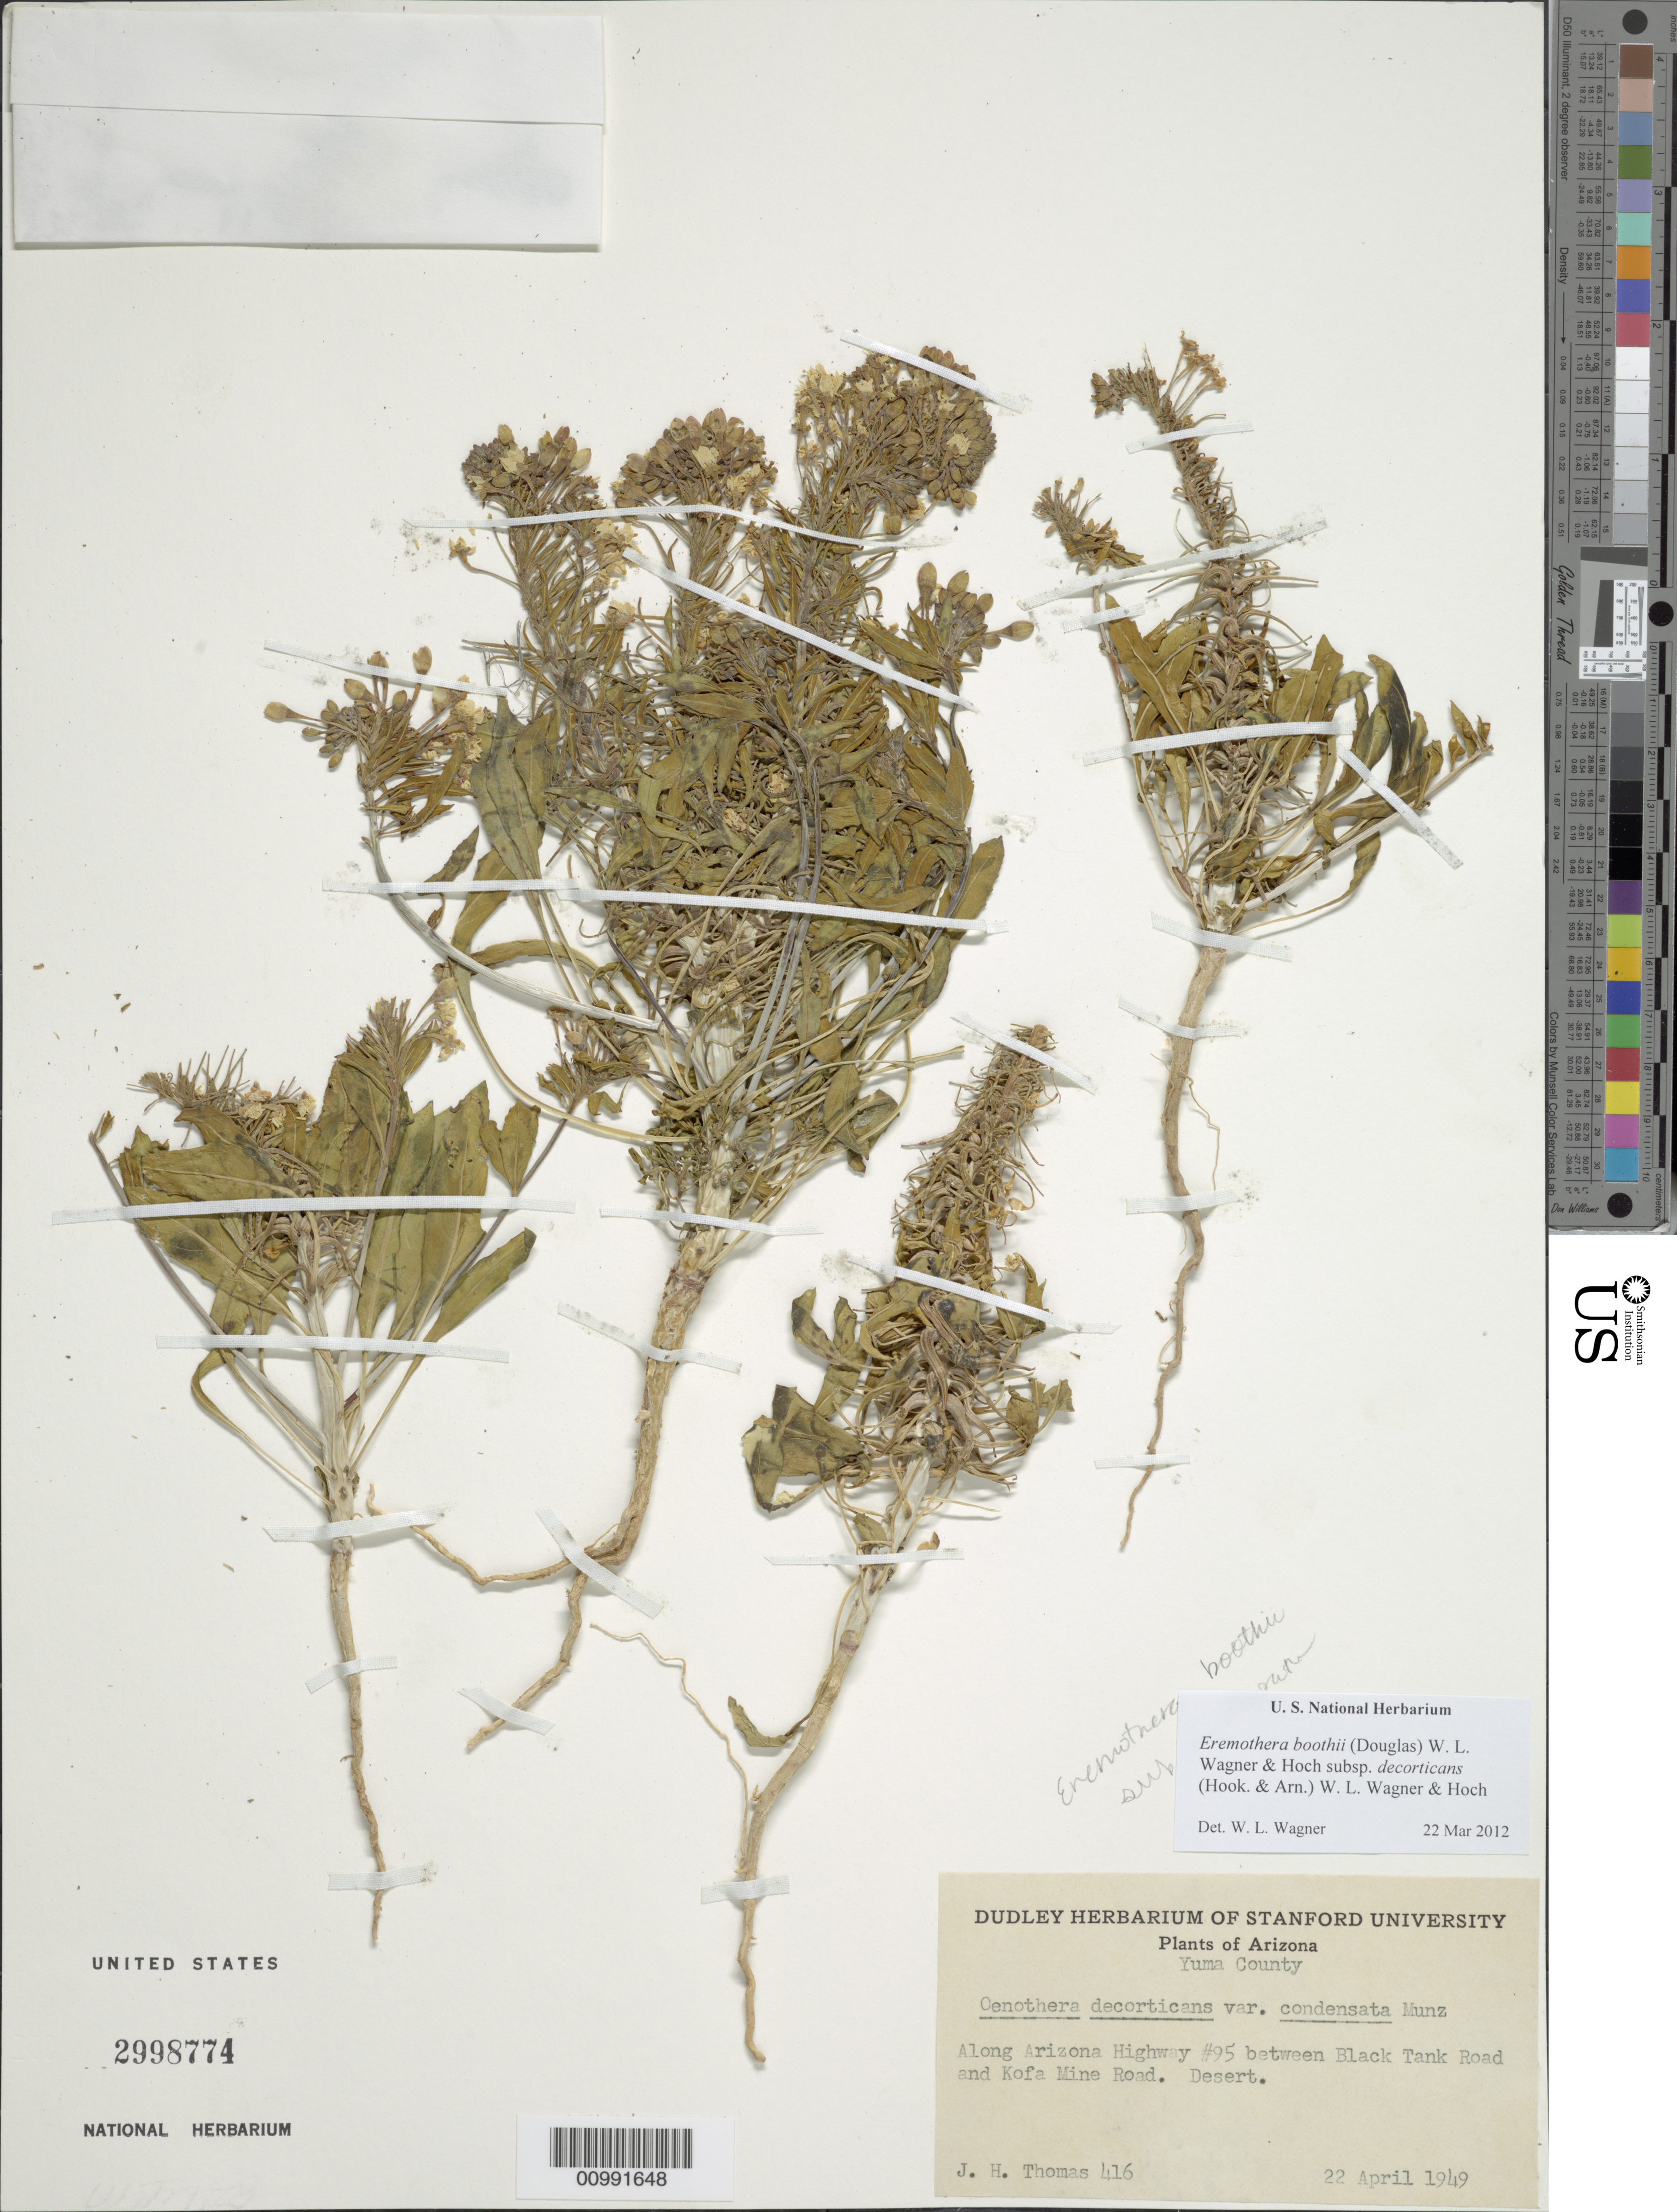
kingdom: Plantae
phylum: Tracheophyta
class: Magnoliopsida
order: Myrtales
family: Onagraceae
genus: Eremothera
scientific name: Eremothera boothii subsp. decorticans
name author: (Hook. & Arn.) W.L. Wagner & Hoch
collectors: J. H. Thomas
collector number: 416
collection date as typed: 22 Apr 1949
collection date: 1949-04-22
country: United States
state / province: Arizona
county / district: Yuma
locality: Along Arizona Highway #95 between Black Tank Road and Kofa Mine Road. Desert.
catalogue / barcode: US 2998774